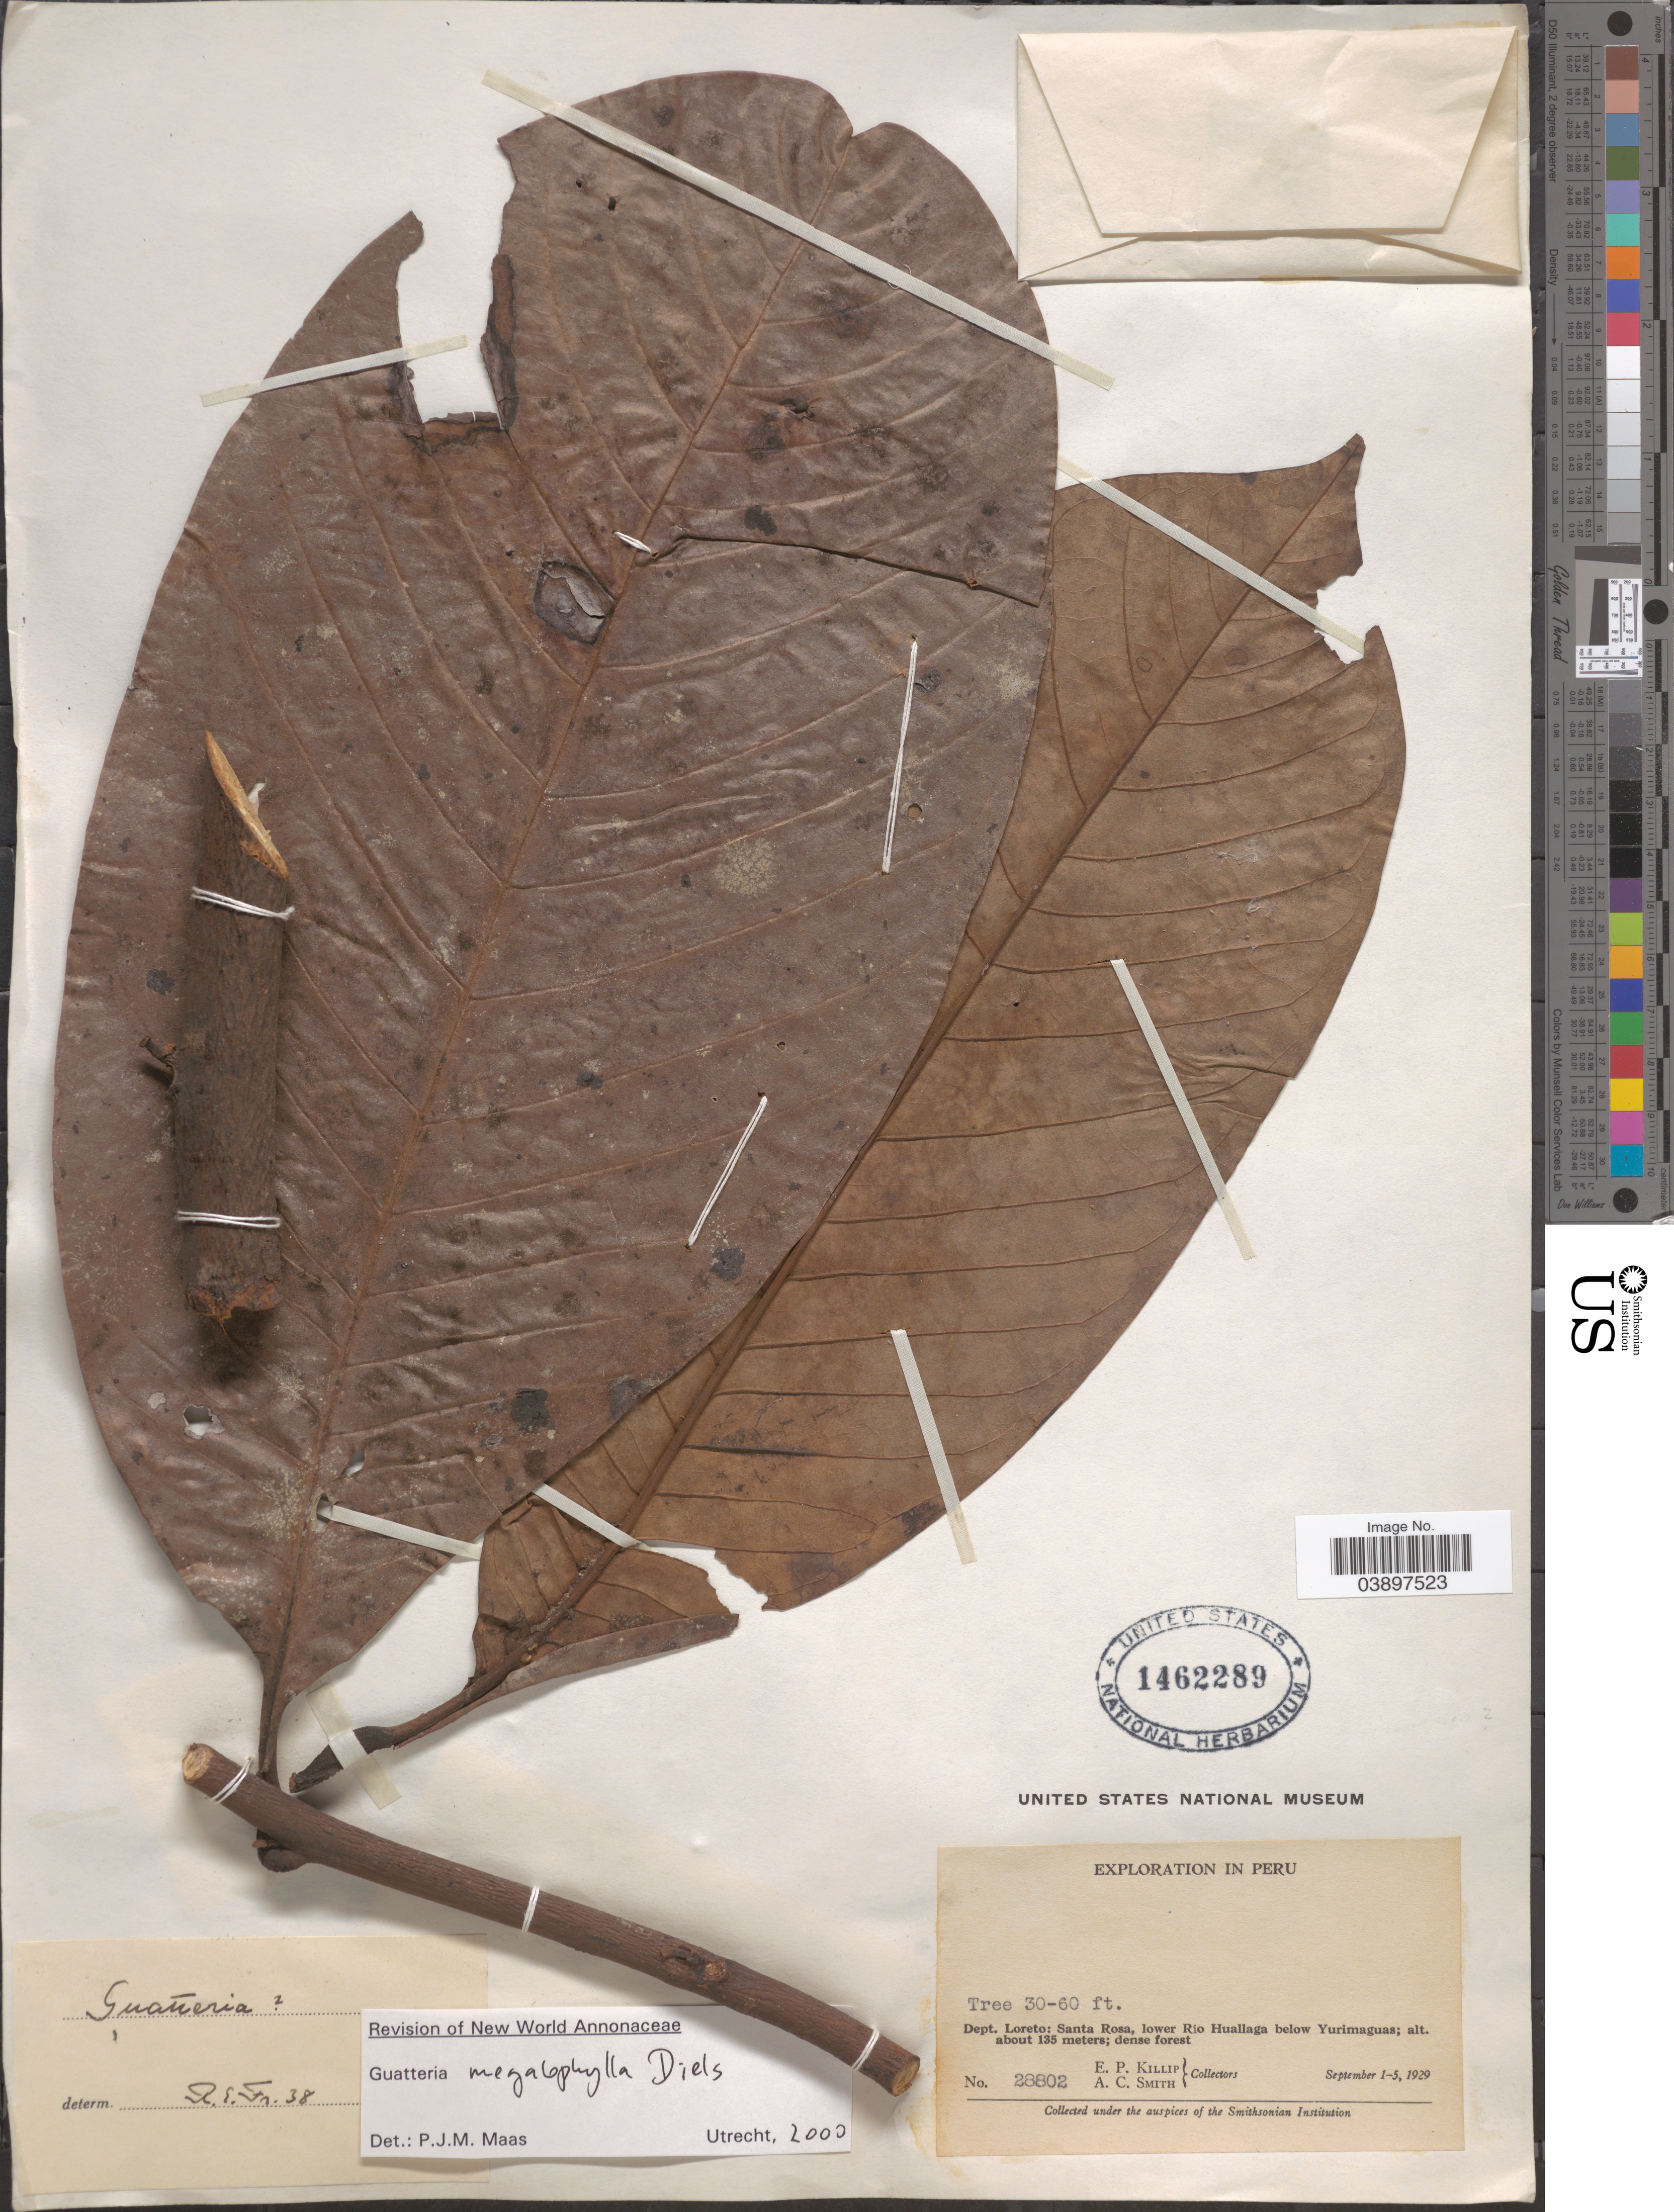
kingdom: Plantae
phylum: Tracheophyta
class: Magnoliopsida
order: Magnoliales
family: Annonaceae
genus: Guatteria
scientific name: Guatteria megalophylla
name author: Diels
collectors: E. P. Killip & A. C. Smith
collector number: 28802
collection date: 1929-09-01/1929-09-05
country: Peru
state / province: Loreto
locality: Dept. Loreto: Santa Rosa, lower Río Huallaga below Yurimaguas.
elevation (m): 135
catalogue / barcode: US 1462289